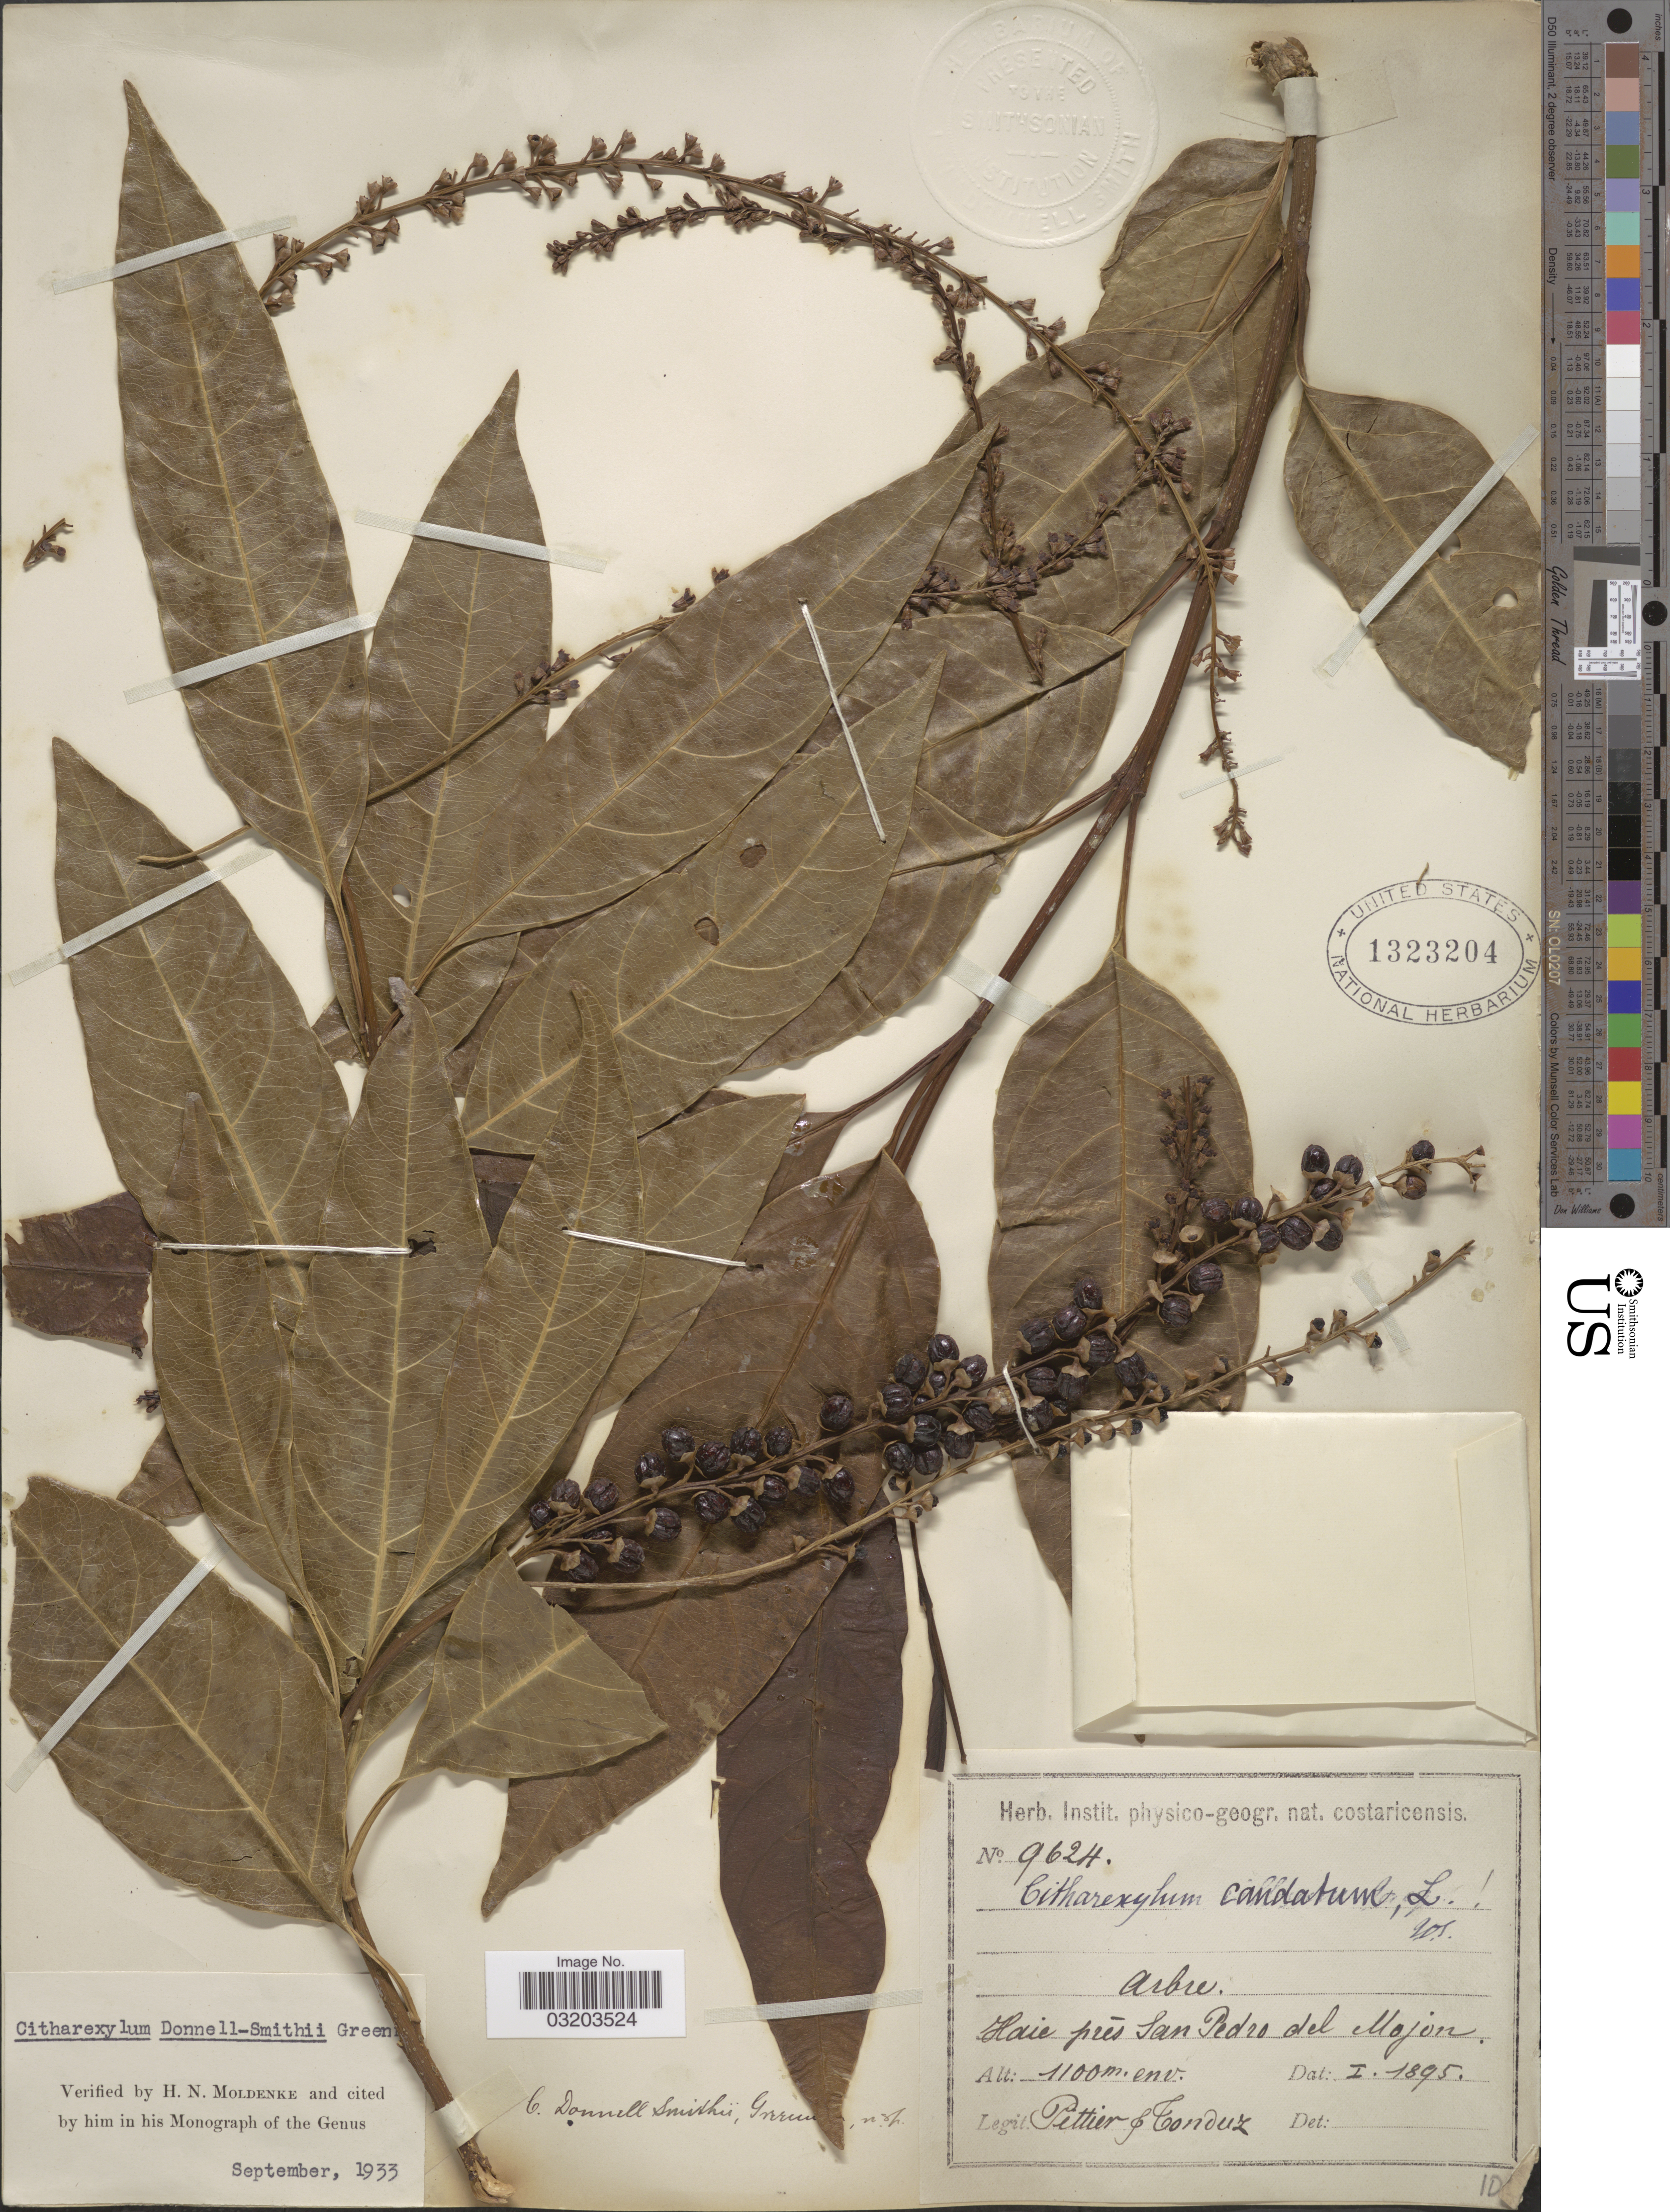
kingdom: Plantae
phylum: Tracheophyta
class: Magnoliopsida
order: Lamiales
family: Verbenaceae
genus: Citharexylum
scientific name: Citharexylum donnell-smithii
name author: Greenm.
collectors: Pittier, -- & Tonduz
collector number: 9624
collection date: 1895-01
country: Costa Rica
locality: Haie prés San Pedro del Mojon.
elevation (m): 1100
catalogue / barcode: US 1323204